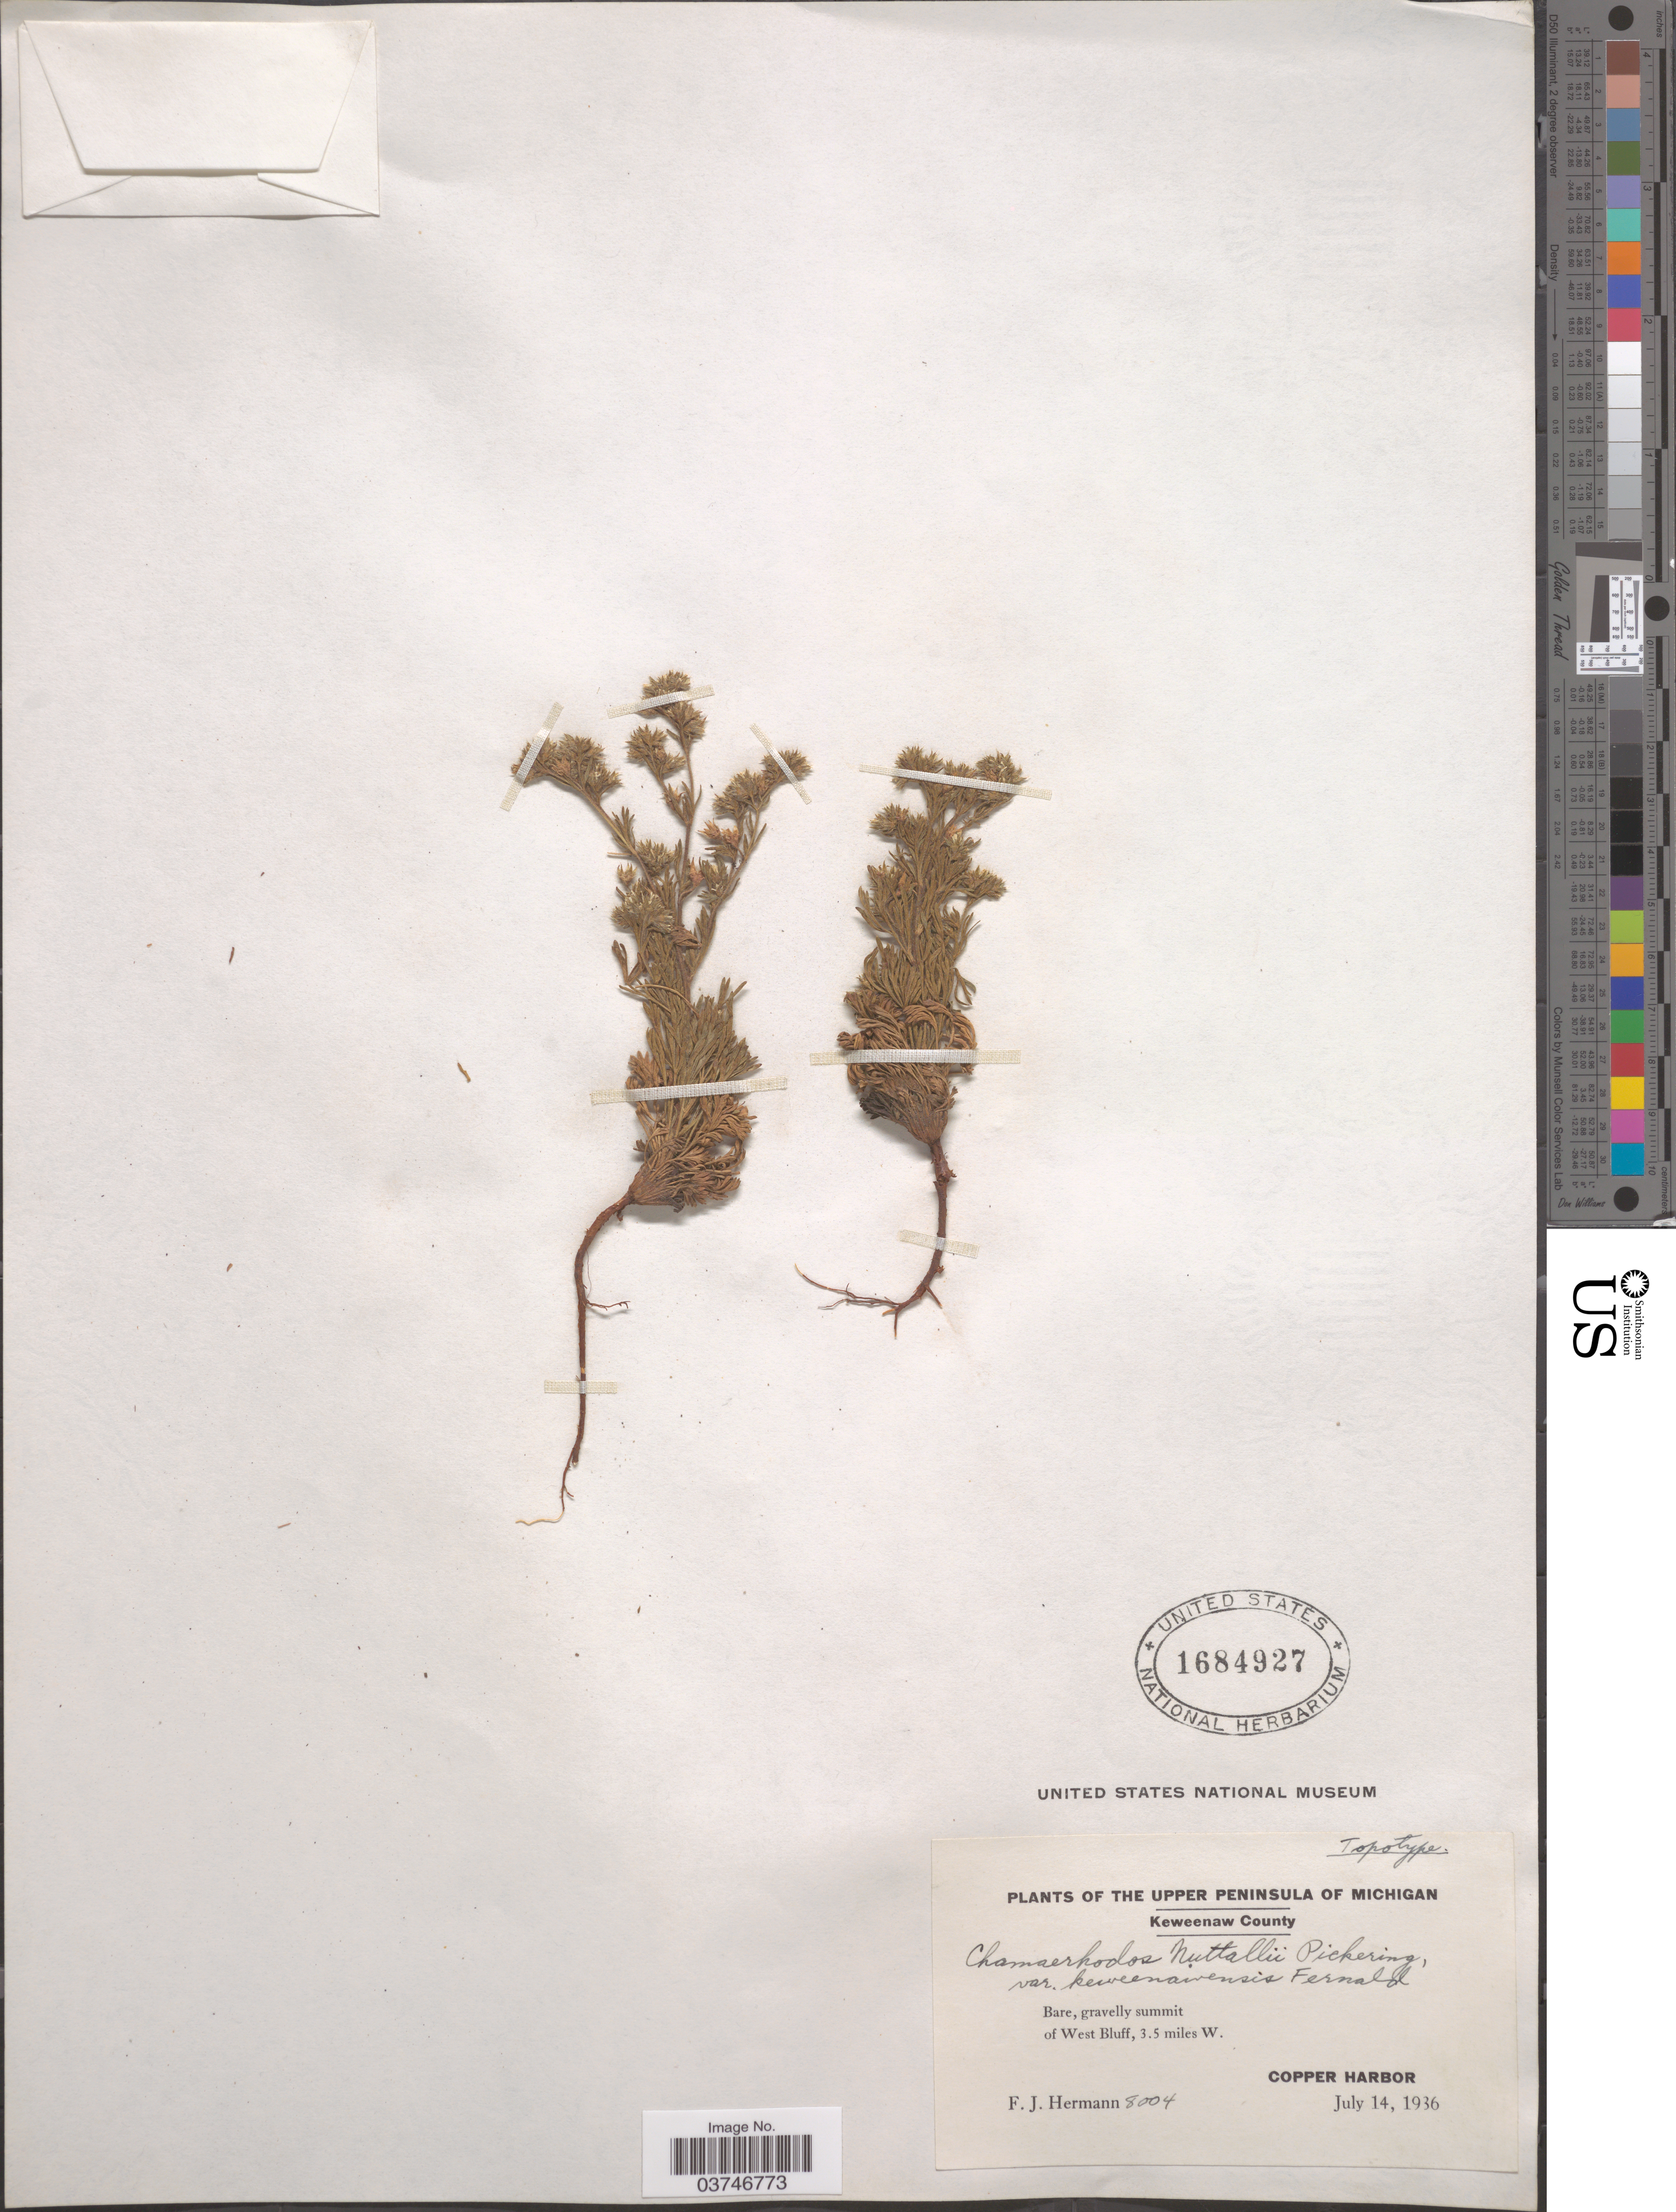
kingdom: Plantae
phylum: Tracheophyta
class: Magnoliopsida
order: Rosales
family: Rosaceae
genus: Chamaerhodos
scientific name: Chamaerhodos erecta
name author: (L.) Bunge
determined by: U.S. National Herbarium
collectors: F. J. Hermann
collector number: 8004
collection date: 1936-07-14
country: United States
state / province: Michigan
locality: The Upper Peninsula of Michigan. Keweenaw County. Bare, gravelly summit of West Bluff, 3.5 miles W. Copper Harbor.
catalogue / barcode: US 1684927